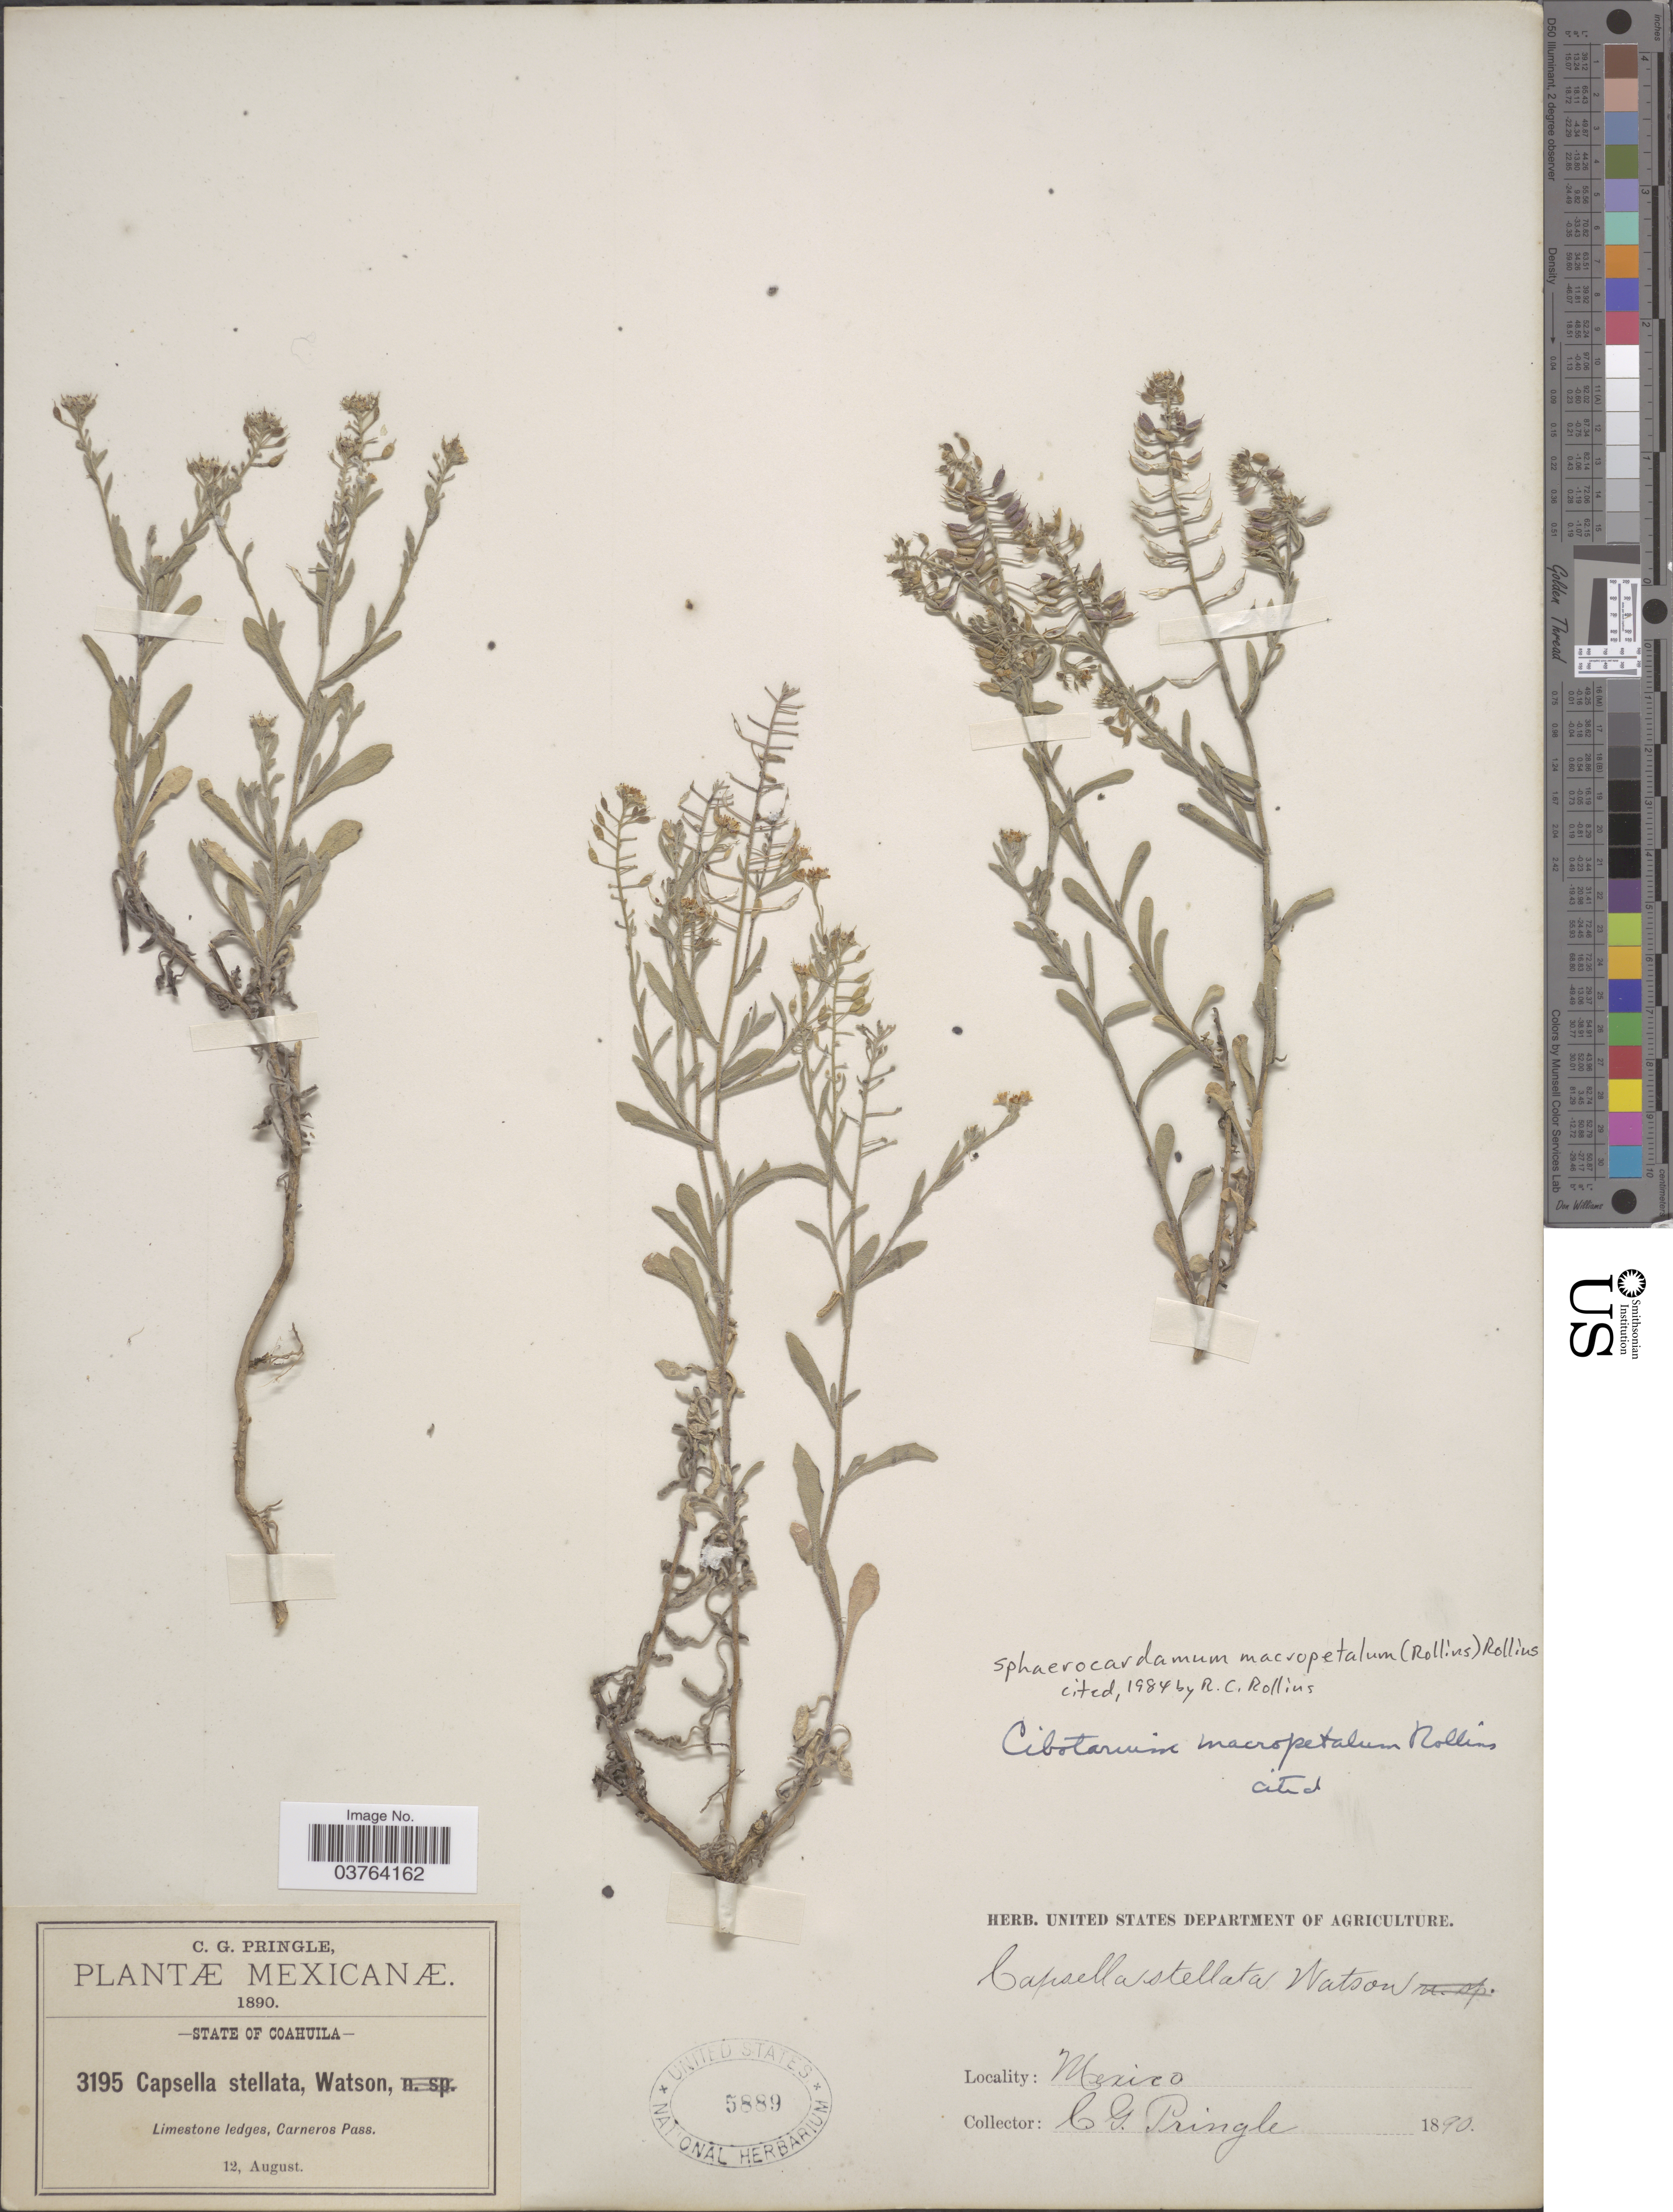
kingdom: Plantae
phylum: Tracheophyta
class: Magnoliopsida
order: Brassicales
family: Brassicaceae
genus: Sphaerocardamum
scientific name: Sphaerocardamum macropetalum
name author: (Rollins) Rollins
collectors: C. G. Pringle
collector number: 3195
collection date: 1890-08-12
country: Mexico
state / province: Coahuila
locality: Limestone ledges, Carneros Pass.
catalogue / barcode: US 5889